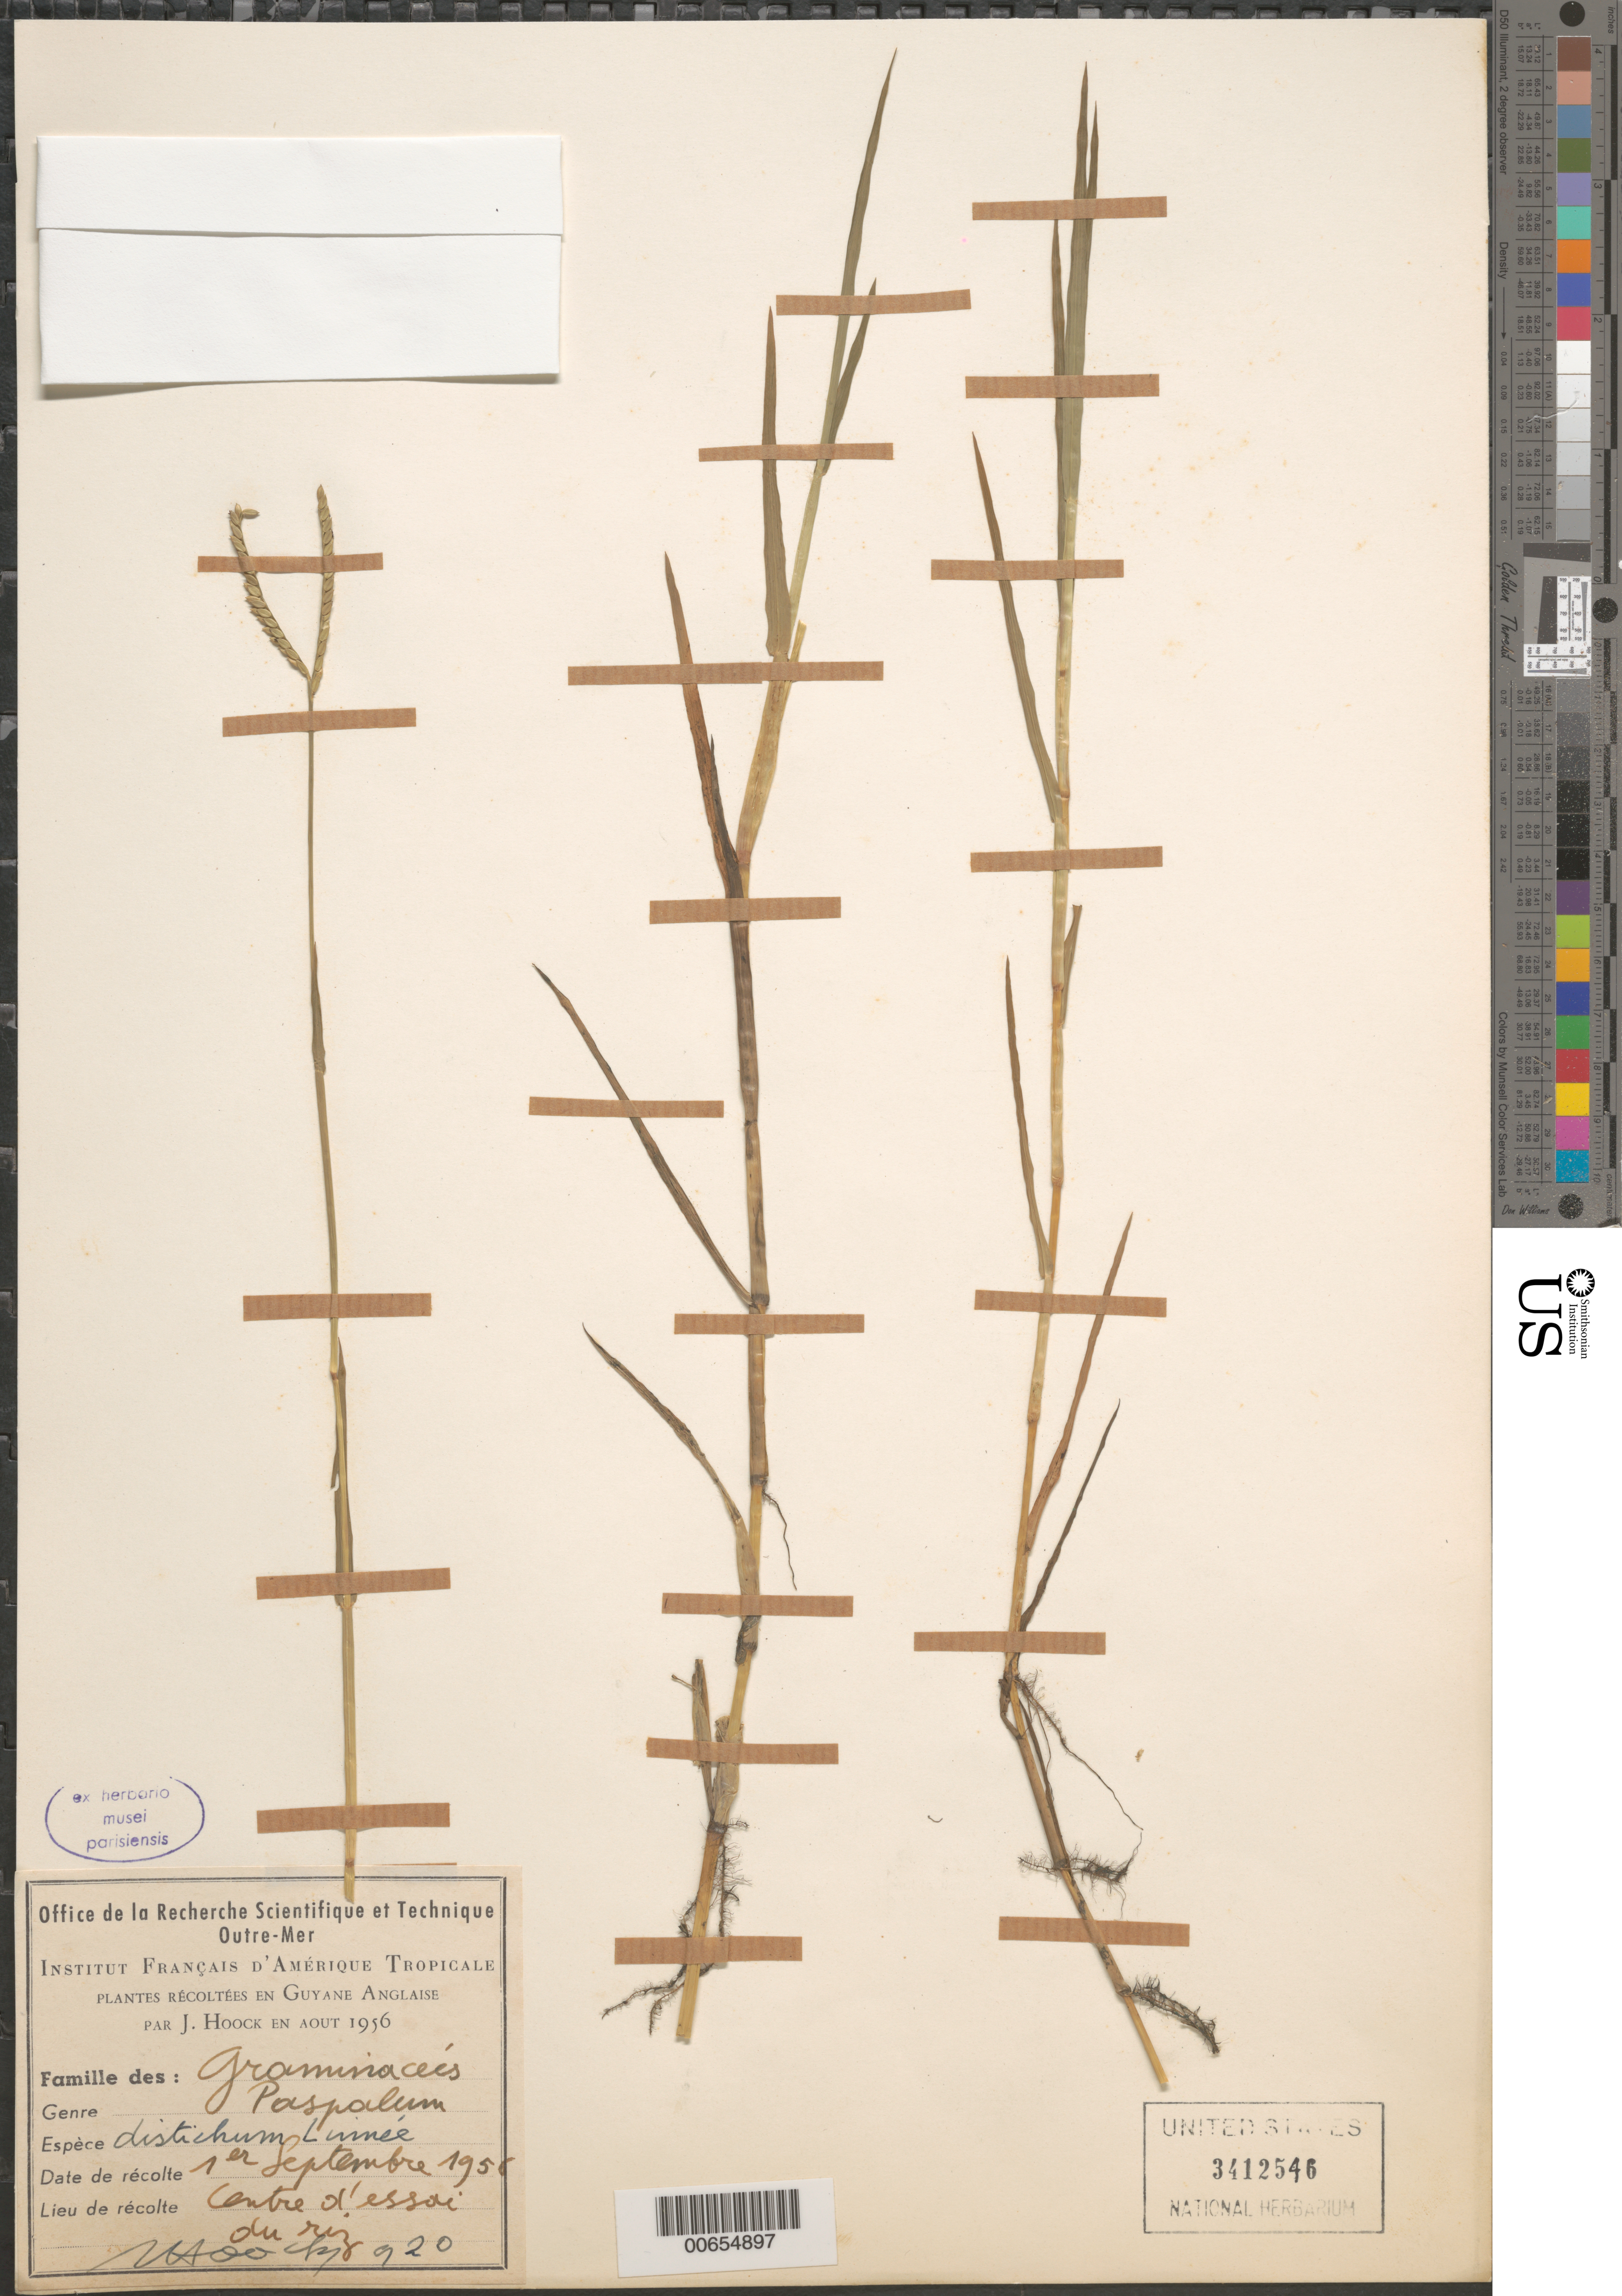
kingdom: Plantae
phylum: Tracheophyta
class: Liliopsida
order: Poales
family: Poaceae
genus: Paspalum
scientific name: Paspalum distichum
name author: L.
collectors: J. Hoock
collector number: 920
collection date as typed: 1-Sep-56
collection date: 1956-09-01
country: Guyana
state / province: Mahaica-Berbice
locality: Centre d'essai du riz [Rice Research Station]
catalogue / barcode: US 3412546